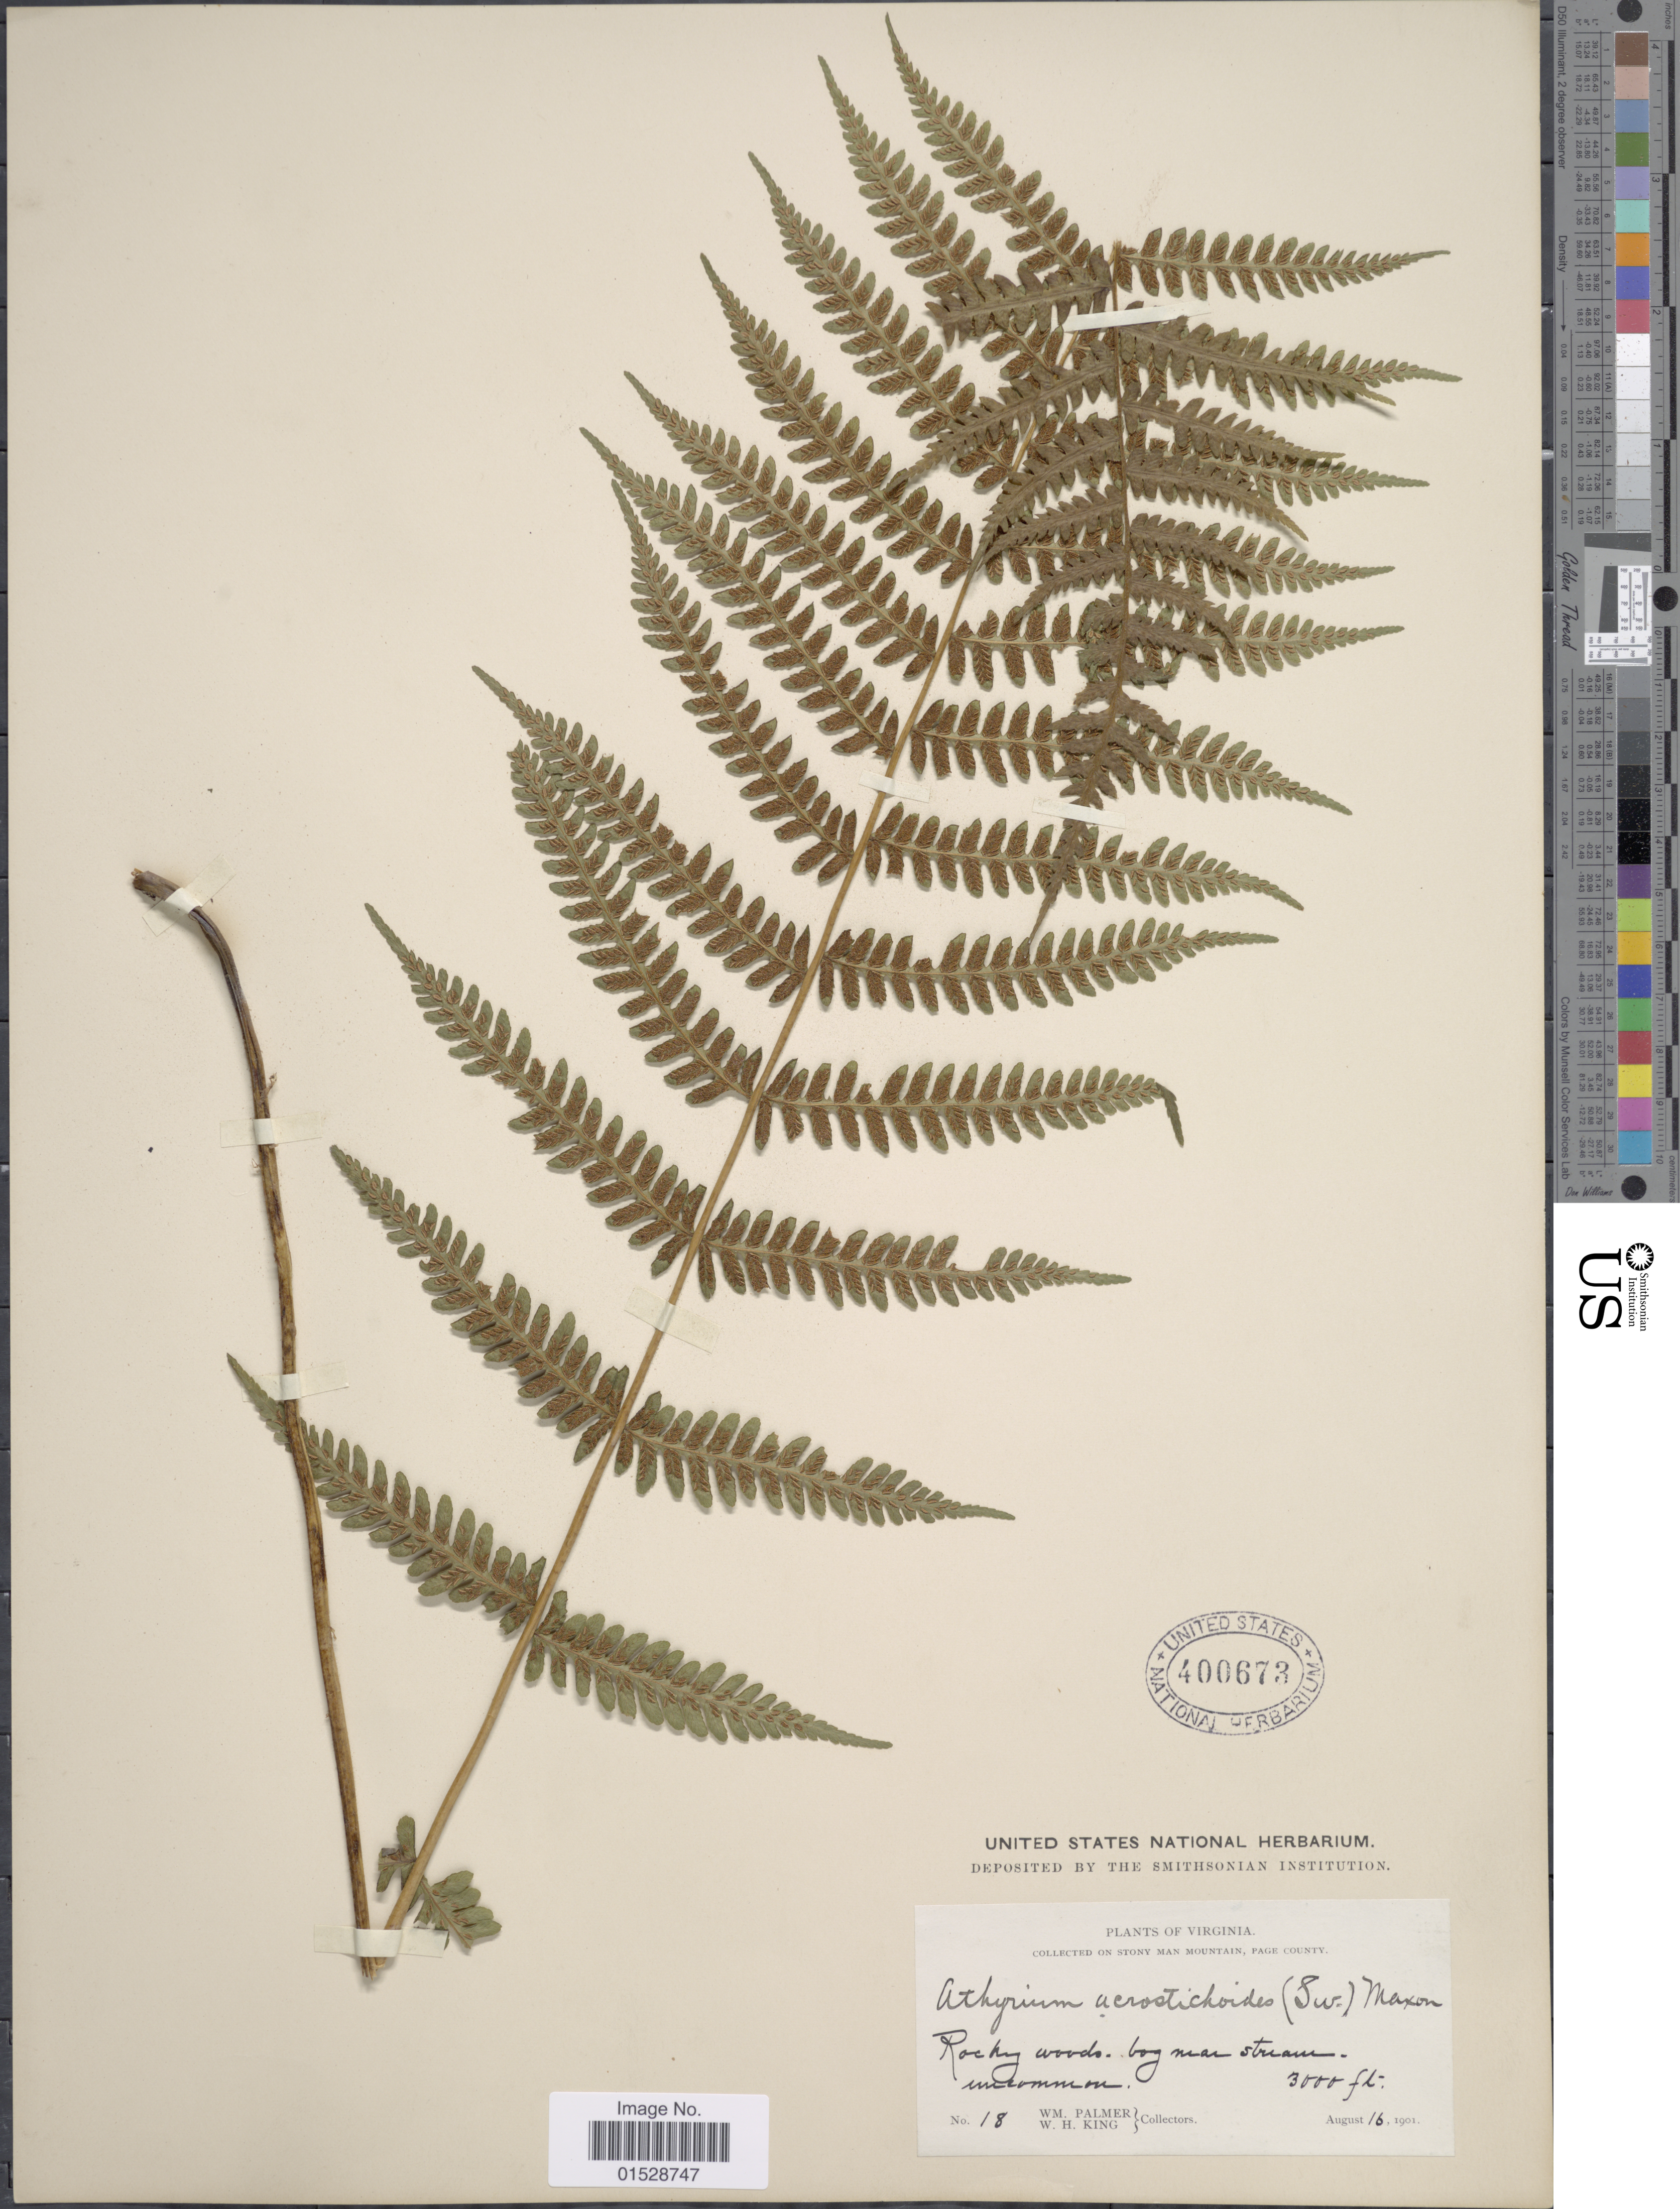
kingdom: Plantae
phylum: Tracheophyta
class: Polypodiopsida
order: Polypodiales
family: Athyriaceae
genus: Deparia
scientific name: Deparia acrostichoides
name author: (Sw.) M. Kato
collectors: W. Palmer & W. H. King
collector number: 18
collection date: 1901-08-16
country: United States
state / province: Virginia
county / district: Page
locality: Stony Man Mountain, Page County, Rocky woods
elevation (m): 914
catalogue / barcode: US 400673